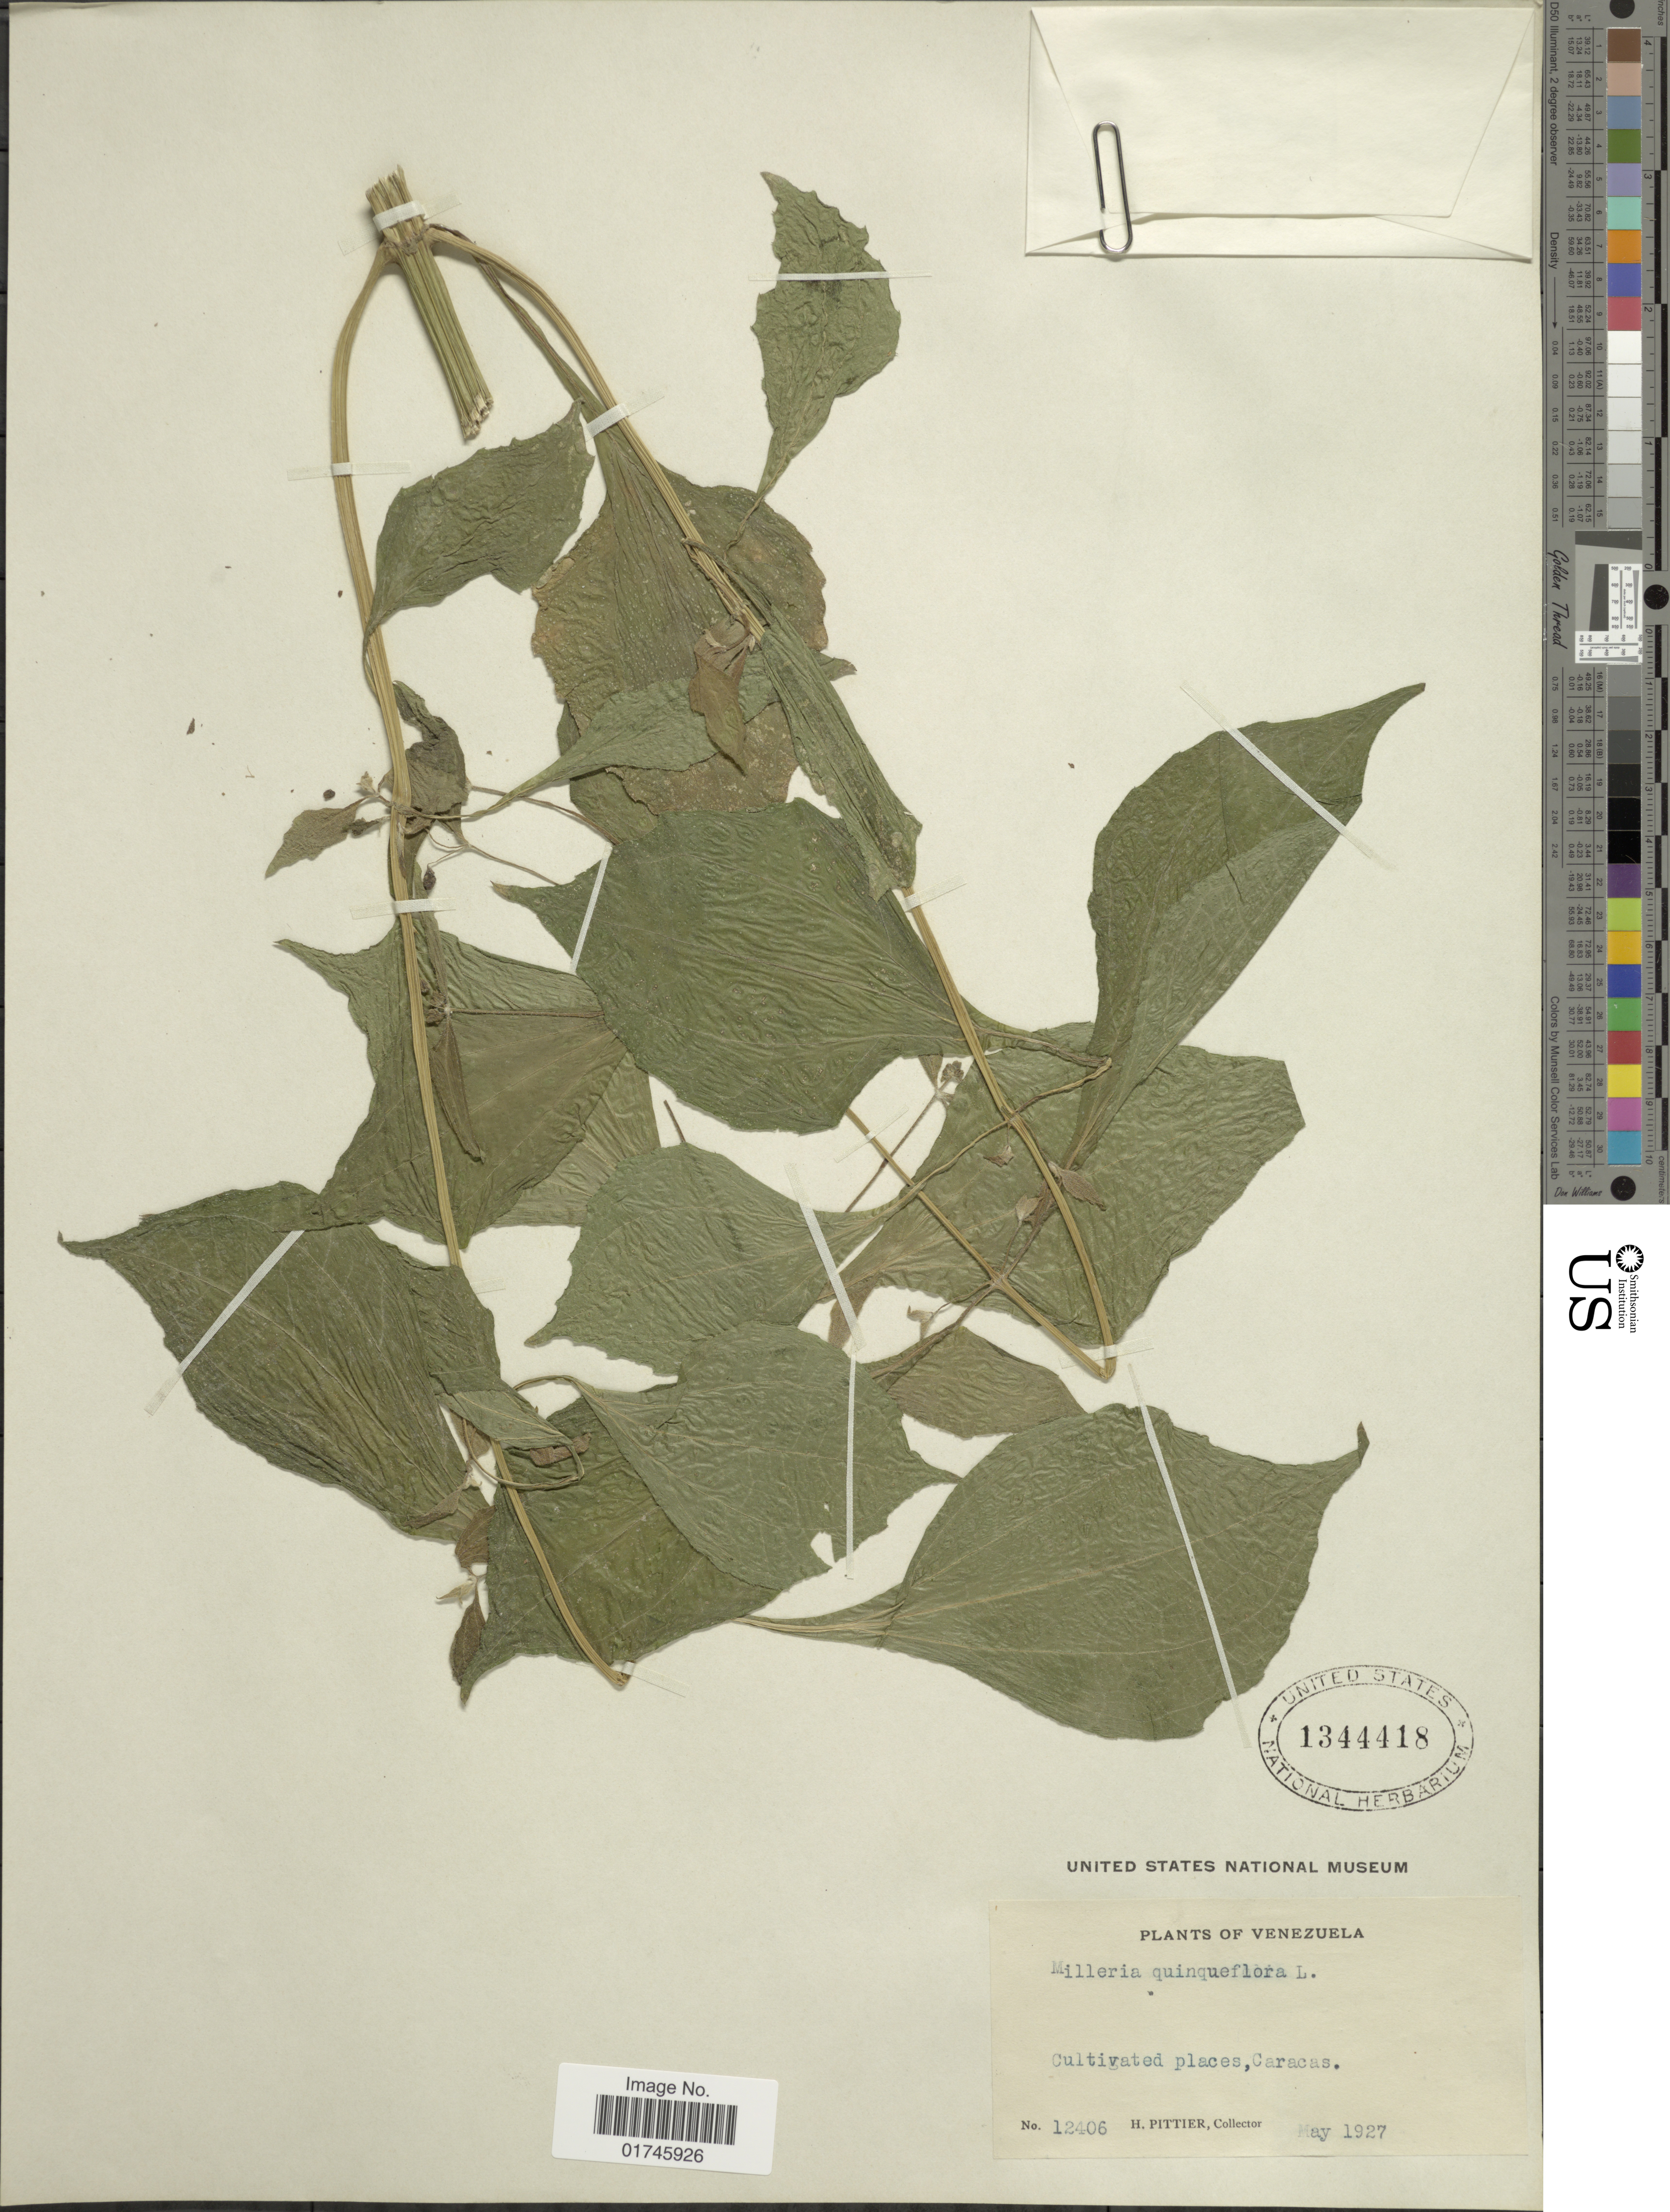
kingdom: Plantae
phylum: Tracheophyta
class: Magnoliopsida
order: Asterales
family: Asteraceae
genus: Milleria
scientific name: Milleria quinqueflora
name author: L.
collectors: H. F. Pittier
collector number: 12406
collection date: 1927-05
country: Venezuela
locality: Cultivated places, Caracas.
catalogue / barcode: US 1344418